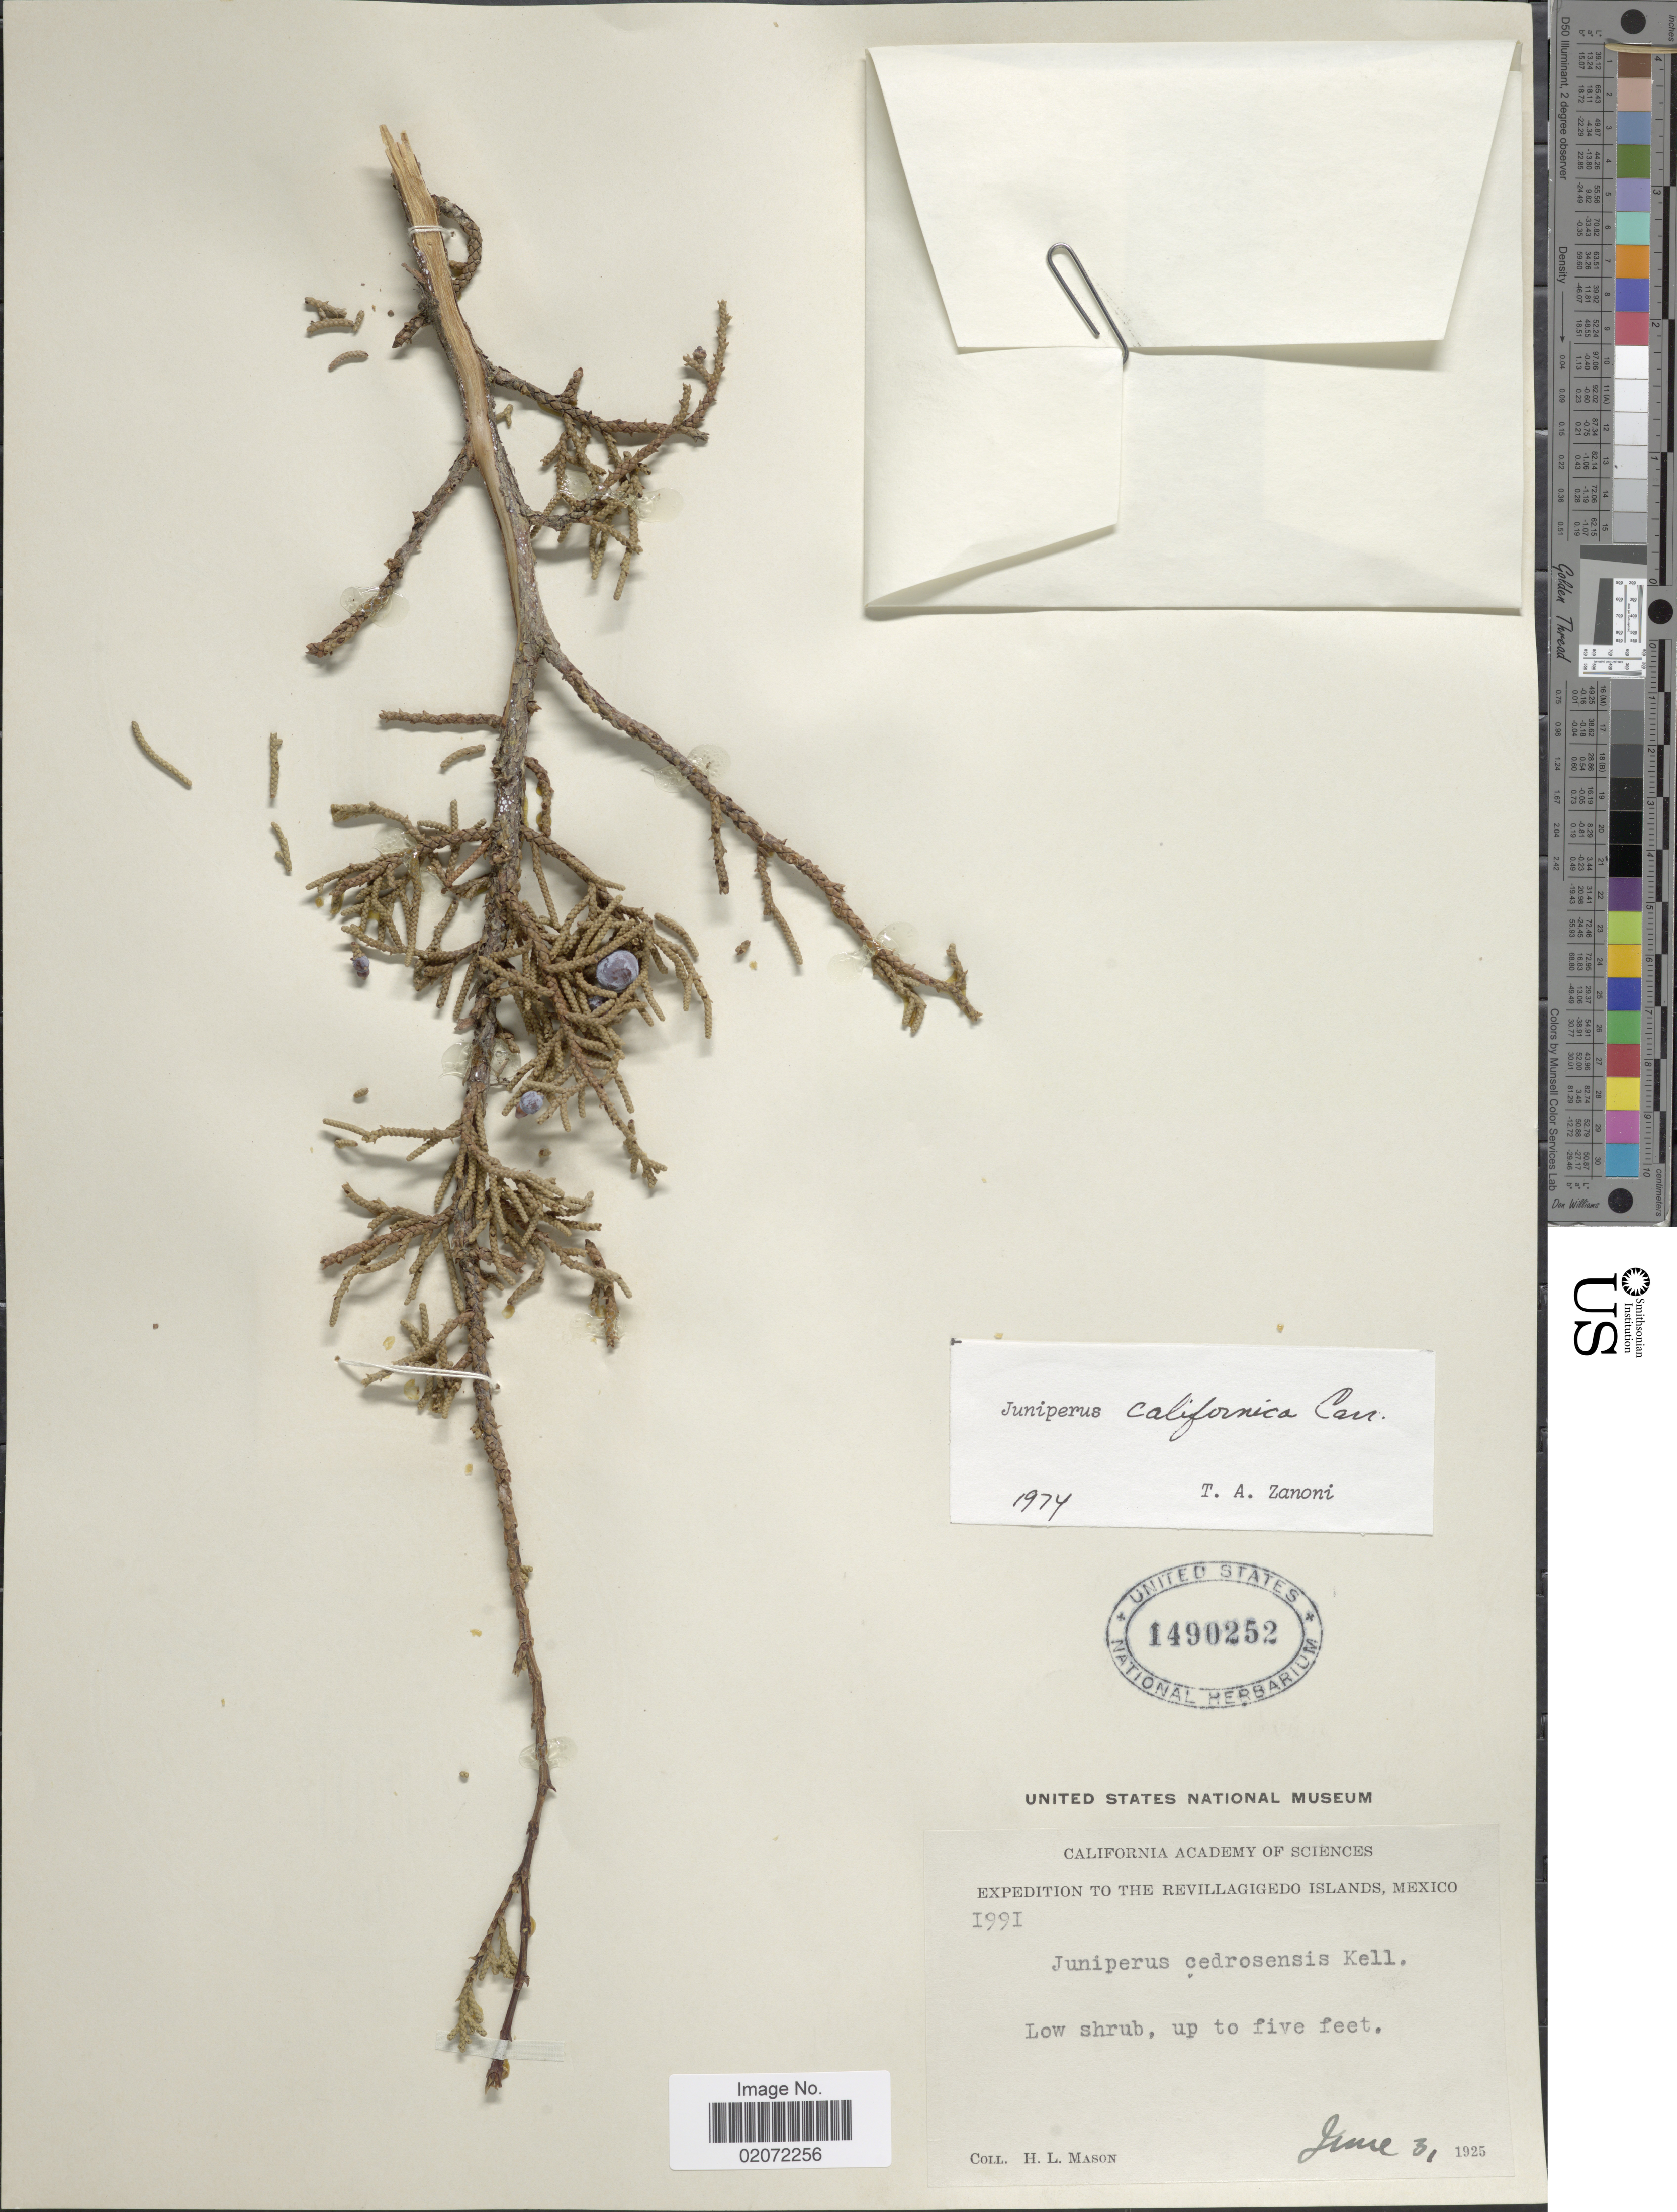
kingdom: Plantae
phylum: Tracheophyta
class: Pinopsida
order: Pinales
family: Cupressaceae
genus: Juniperus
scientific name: Juniperus californica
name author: Carrière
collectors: H. L. Mason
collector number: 1991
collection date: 1925-06-03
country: Mexico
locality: Revillagigedo Islands, Mexico.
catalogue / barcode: US 1490252